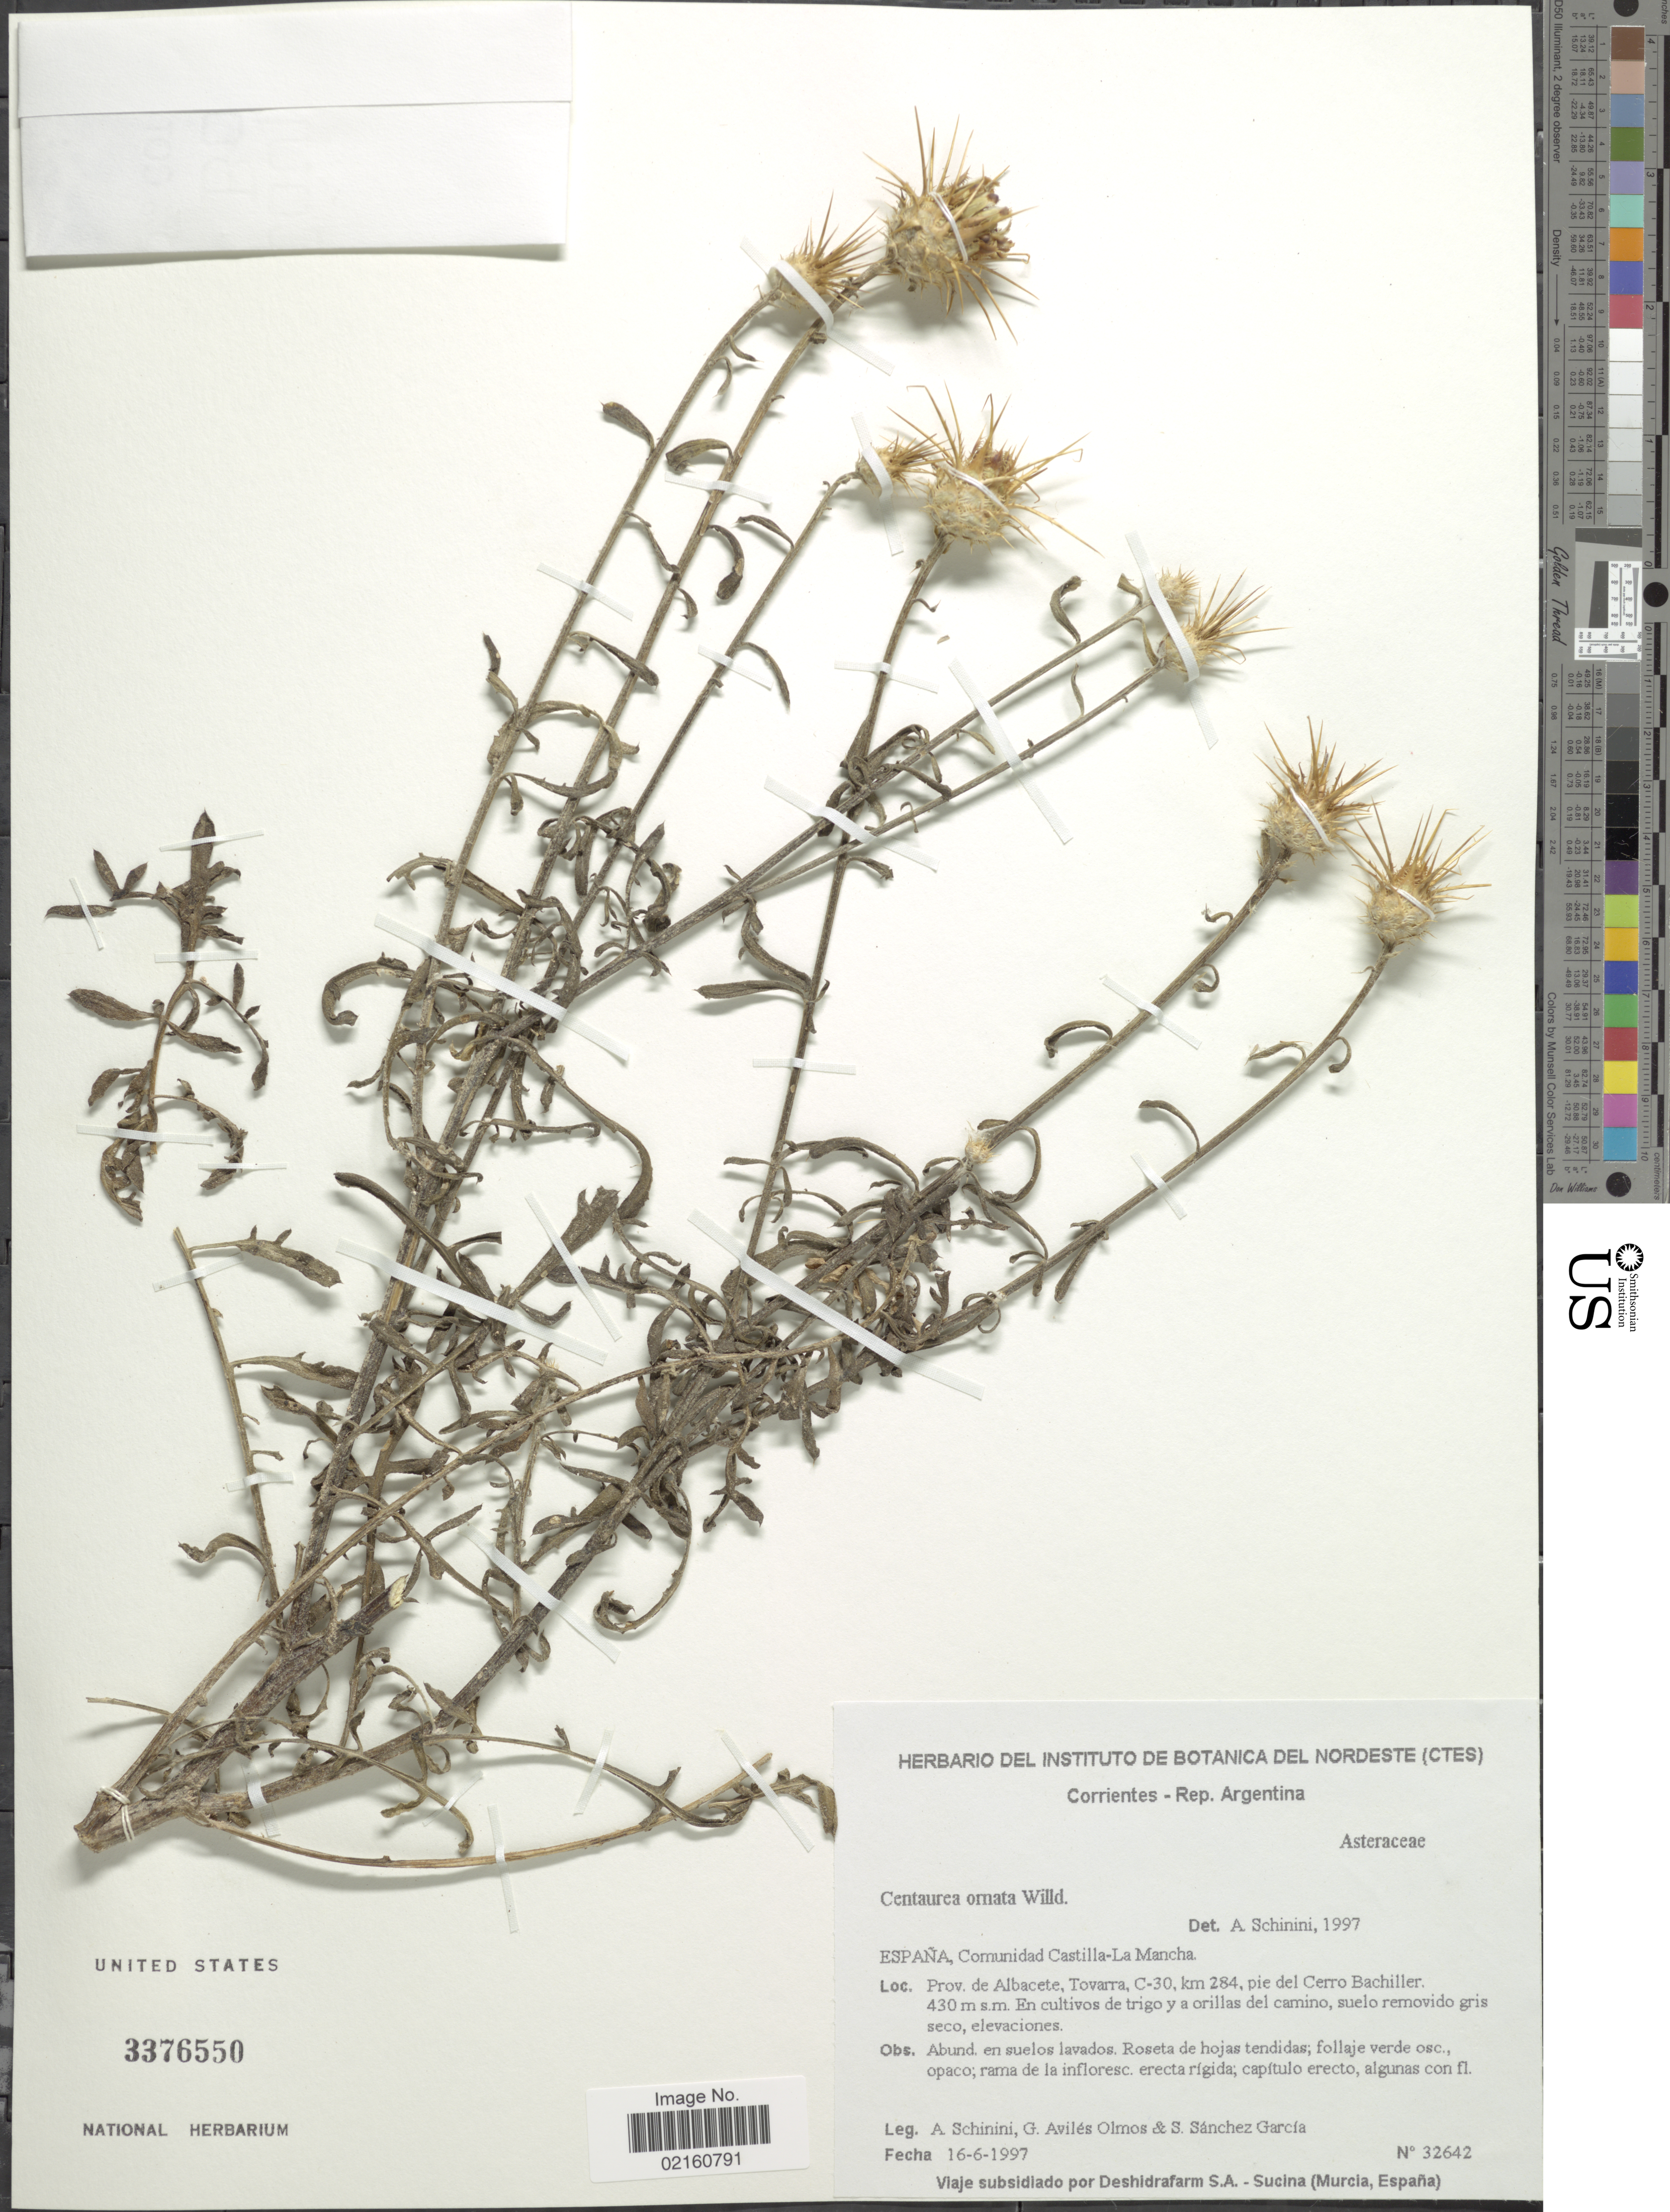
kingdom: Plantae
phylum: Tracheophyta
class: Magnoliopsida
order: Asterales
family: Asteraceae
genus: Centaurea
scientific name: Centaurea ornata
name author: Willd.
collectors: A. Schinini, G. Olmos & S. Garcia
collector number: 32642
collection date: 1997-06-16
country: Spain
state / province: Castilla-La Mancha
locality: Prov. de Albacete, Tovarra, C-30, km 284, pie del Cerro Bachiller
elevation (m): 430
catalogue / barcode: US 3376550